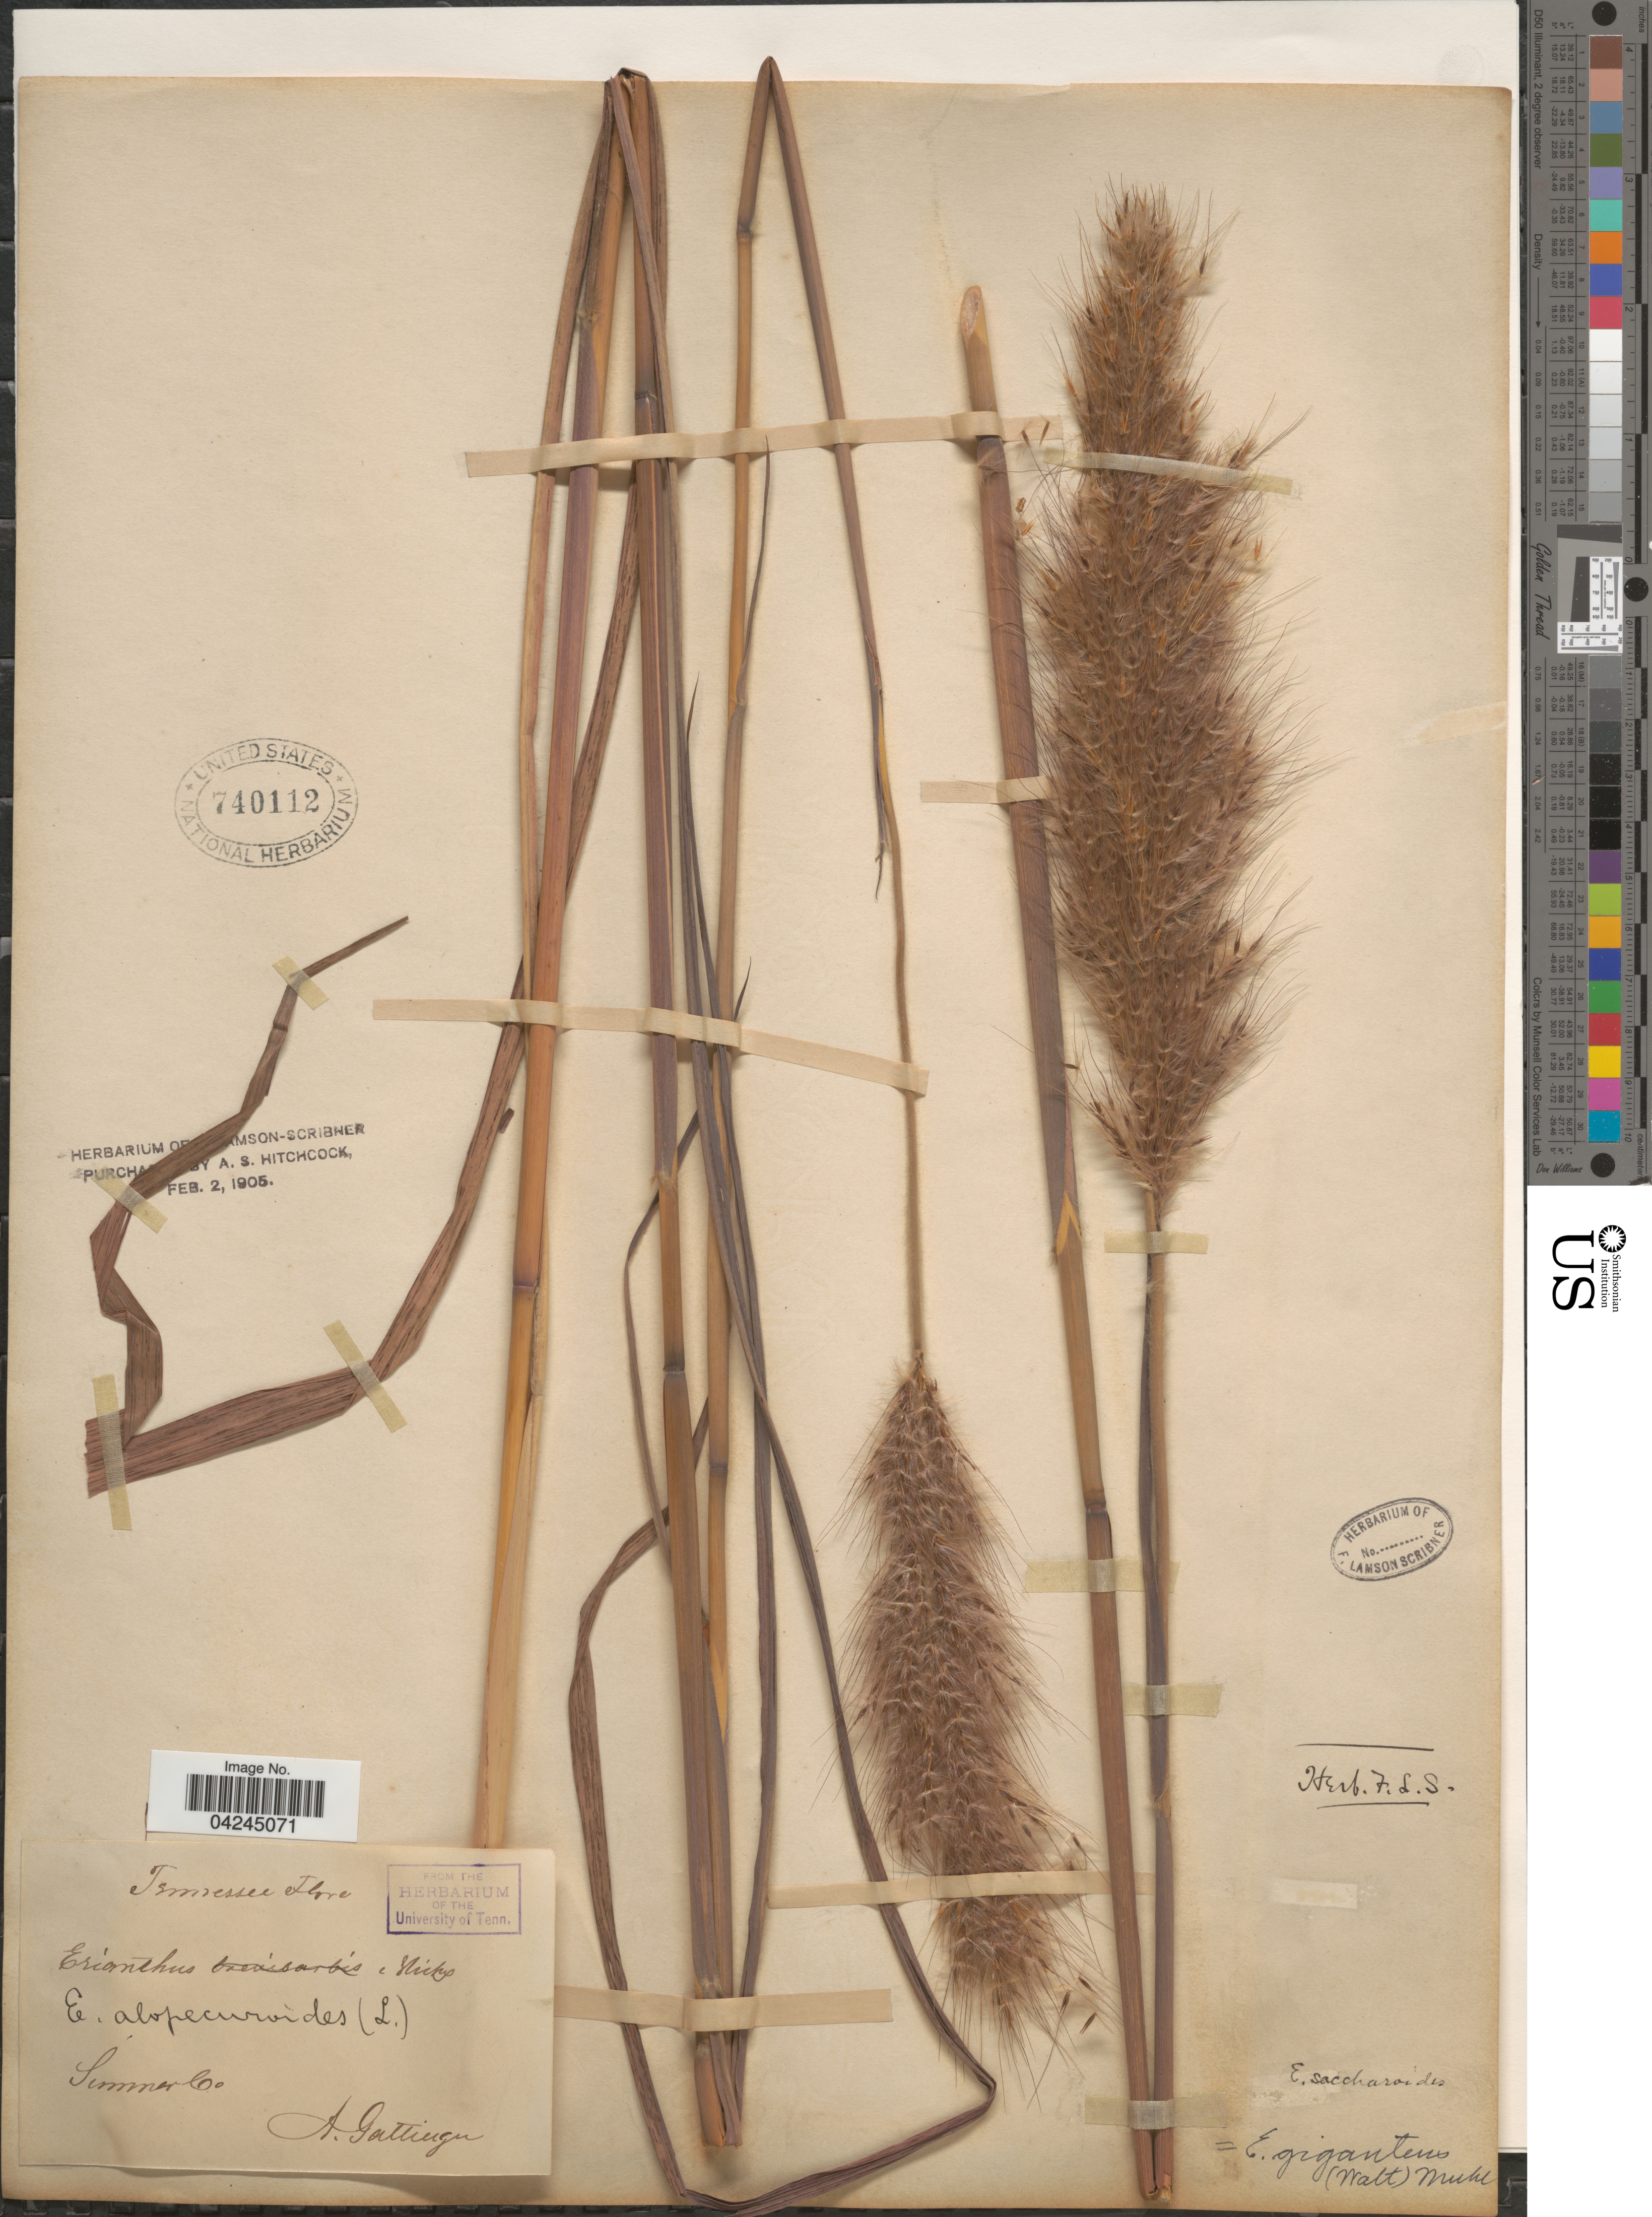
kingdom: Plantae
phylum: Tracheophyta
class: Liliopsida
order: Poales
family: Poaceae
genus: Erianthus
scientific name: Erianthus giganteus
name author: (Walter) P. Beauv.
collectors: A. Gattinger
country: United States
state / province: Tennessee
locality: Summer Co.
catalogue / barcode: US 740112